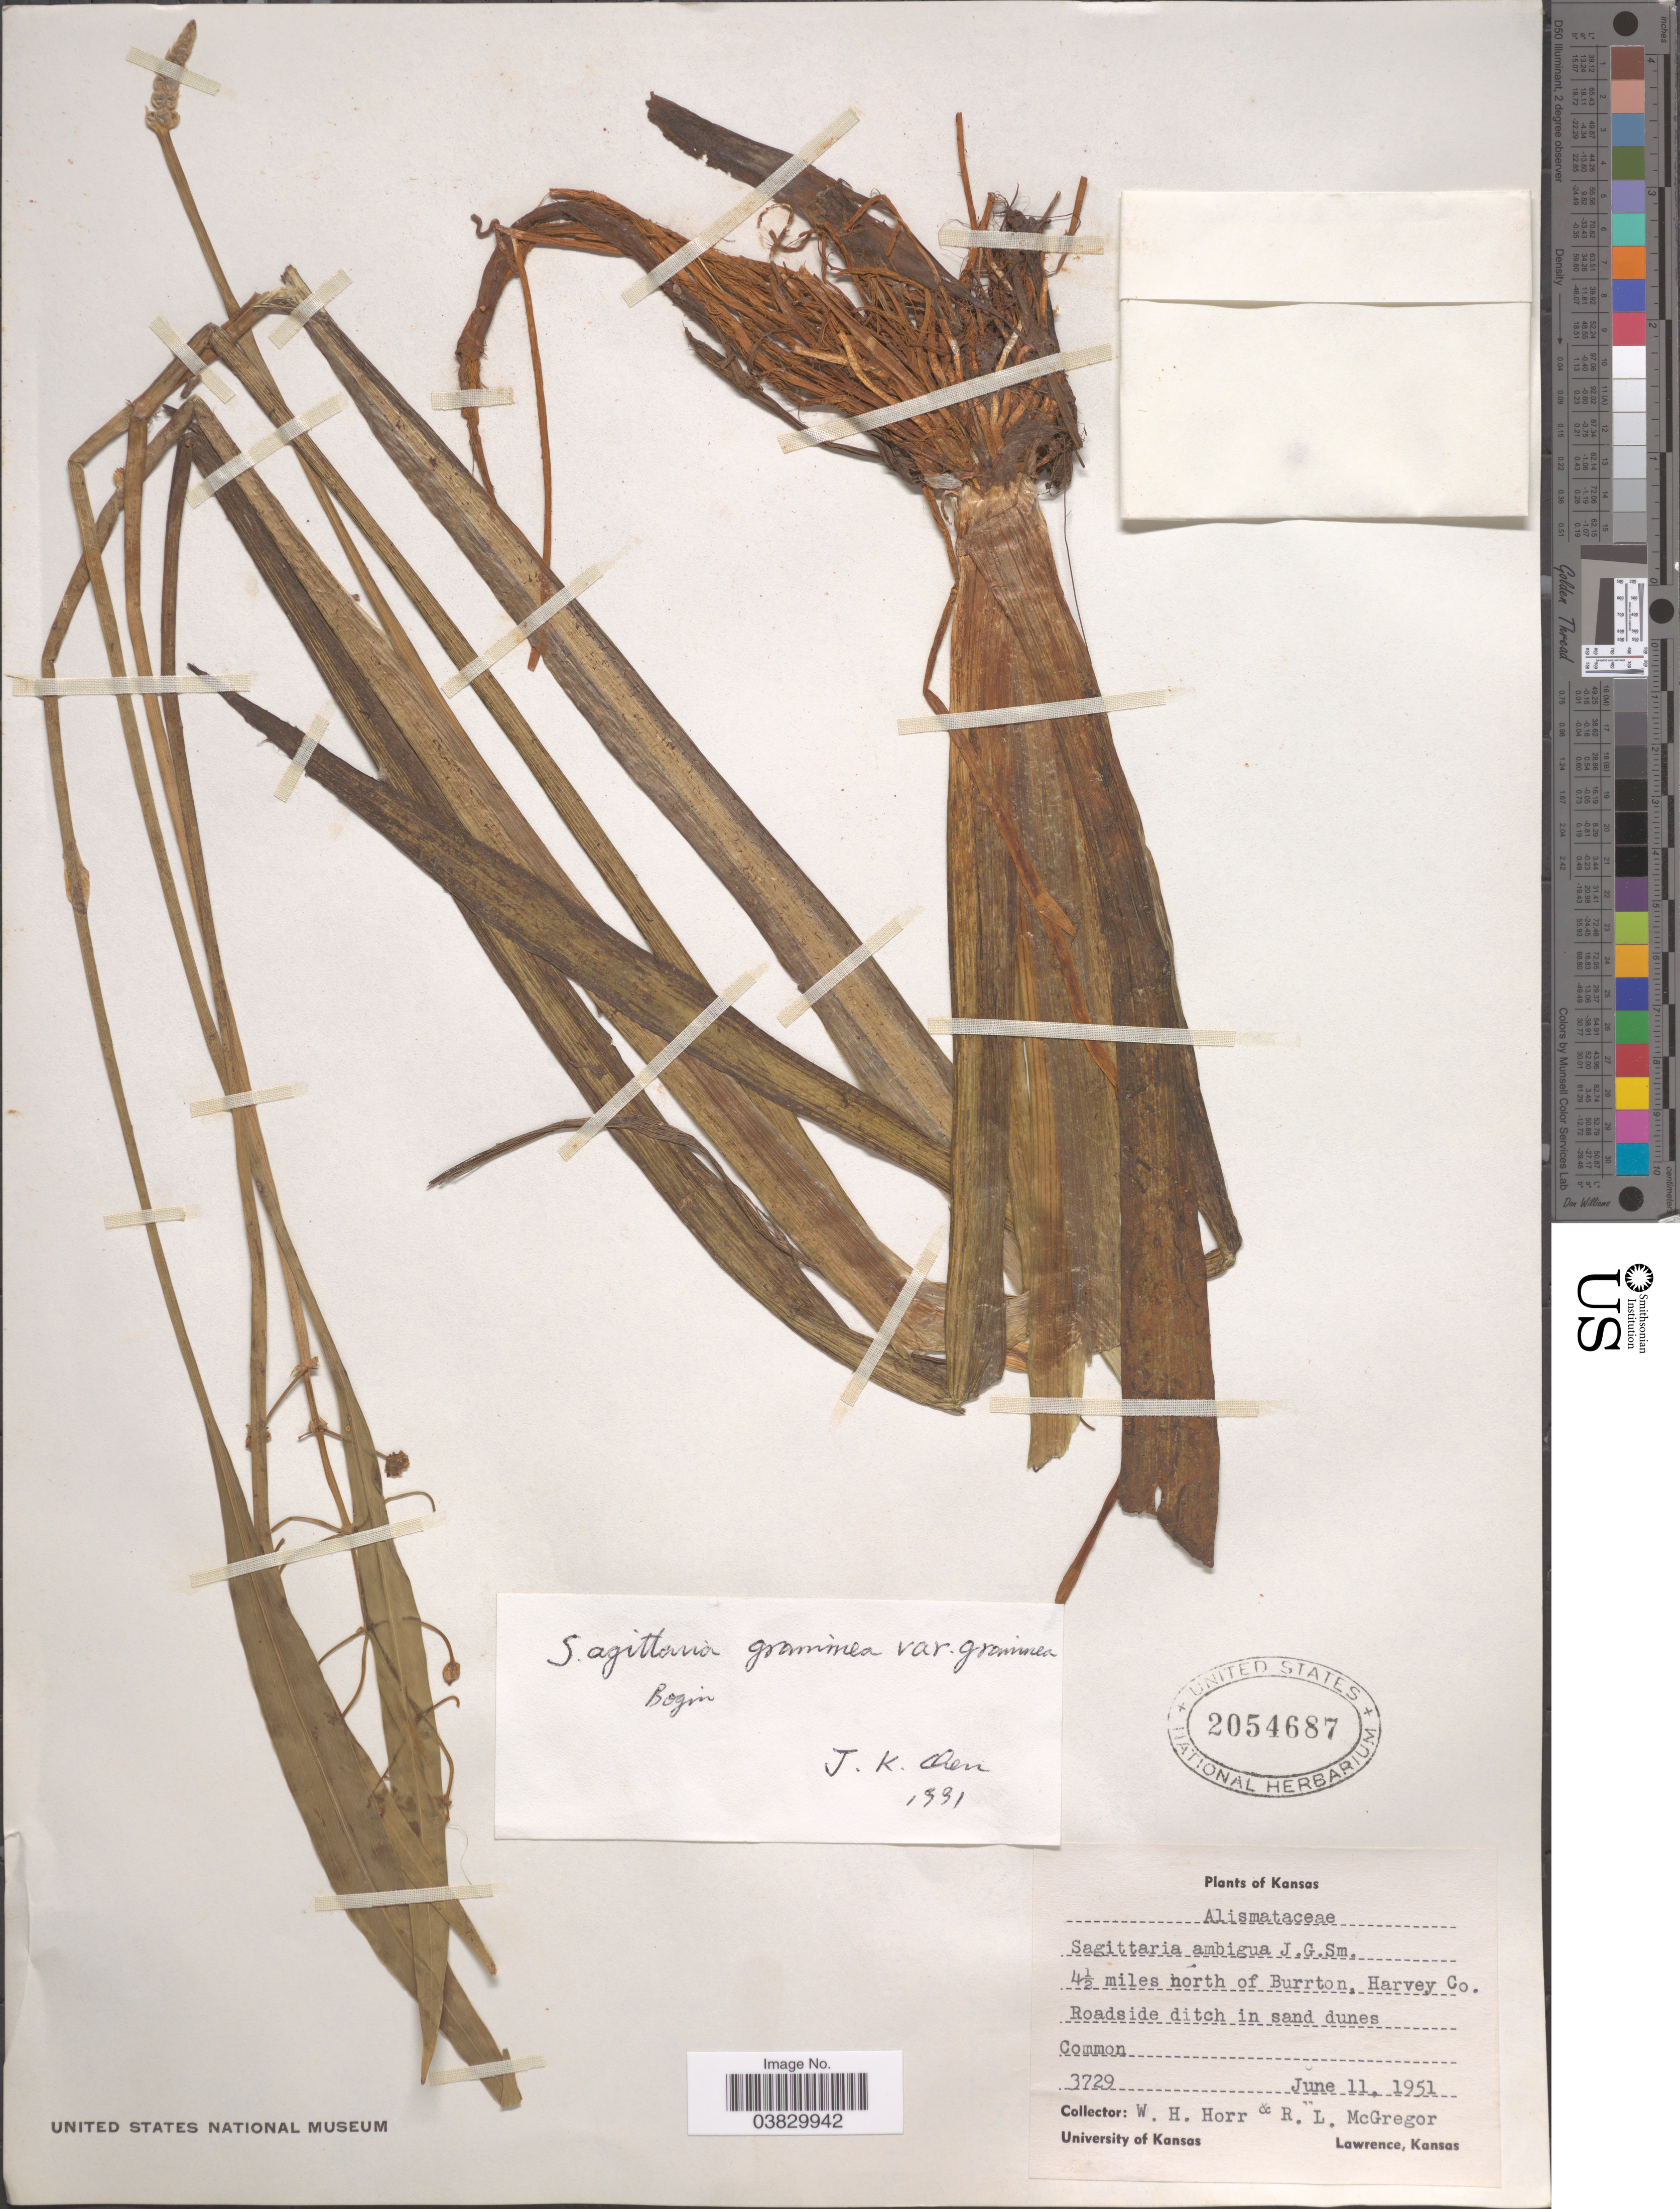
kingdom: Plantae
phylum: Tracheophyta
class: Liliopsida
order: Alismatales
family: Alismataceae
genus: Sagittaria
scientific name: Sagittaria graminea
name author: Michx.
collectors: W. H. Horr & R. McGregor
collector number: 3729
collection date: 1951-06-11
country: United States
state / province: Kansas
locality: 4½ miles north of Burrton, Harvey Co.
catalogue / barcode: US 2054687